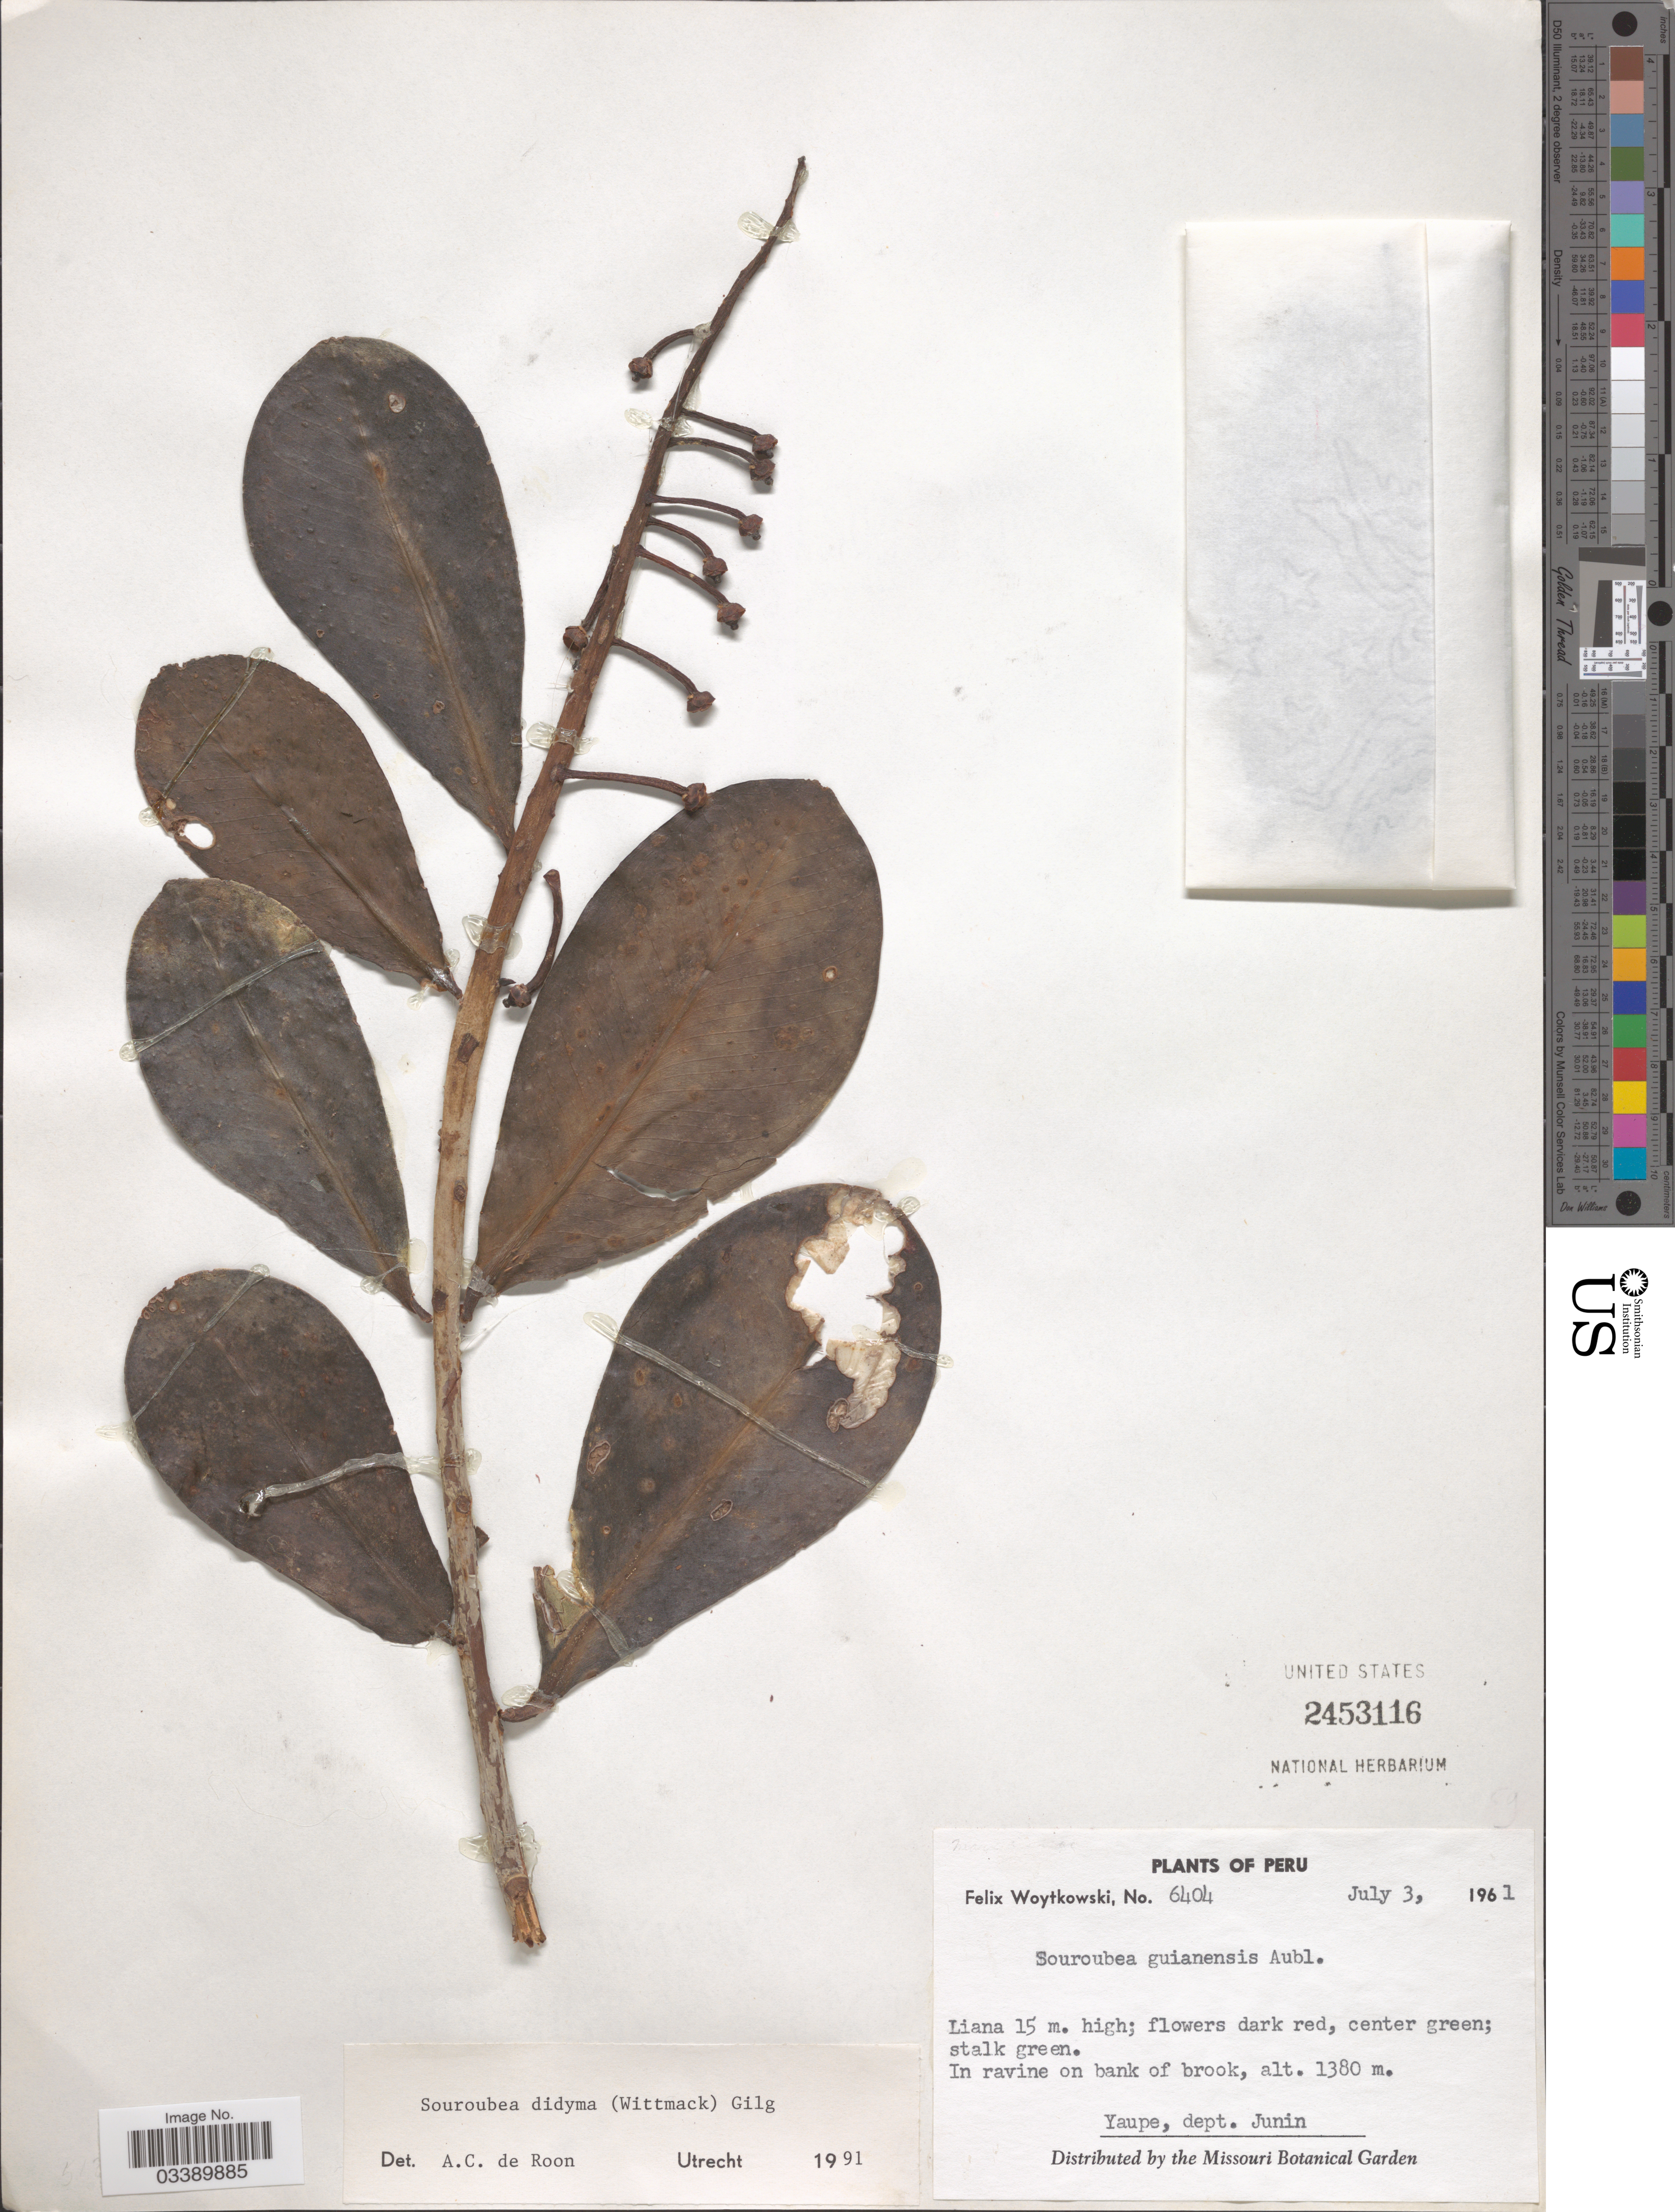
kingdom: Plantae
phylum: Tracheophyta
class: Magnoliopsida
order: Ericales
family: Marcgraviaceae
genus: Souroubea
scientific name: Souroubea didyma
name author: (Poepp. ex Wittm.) Gilg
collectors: F. Woytkowski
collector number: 6404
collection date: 1961-07-03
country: Peru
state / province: Junín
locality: Yaupe, dept. Junin.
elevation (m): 1380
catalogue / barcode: US 2453116